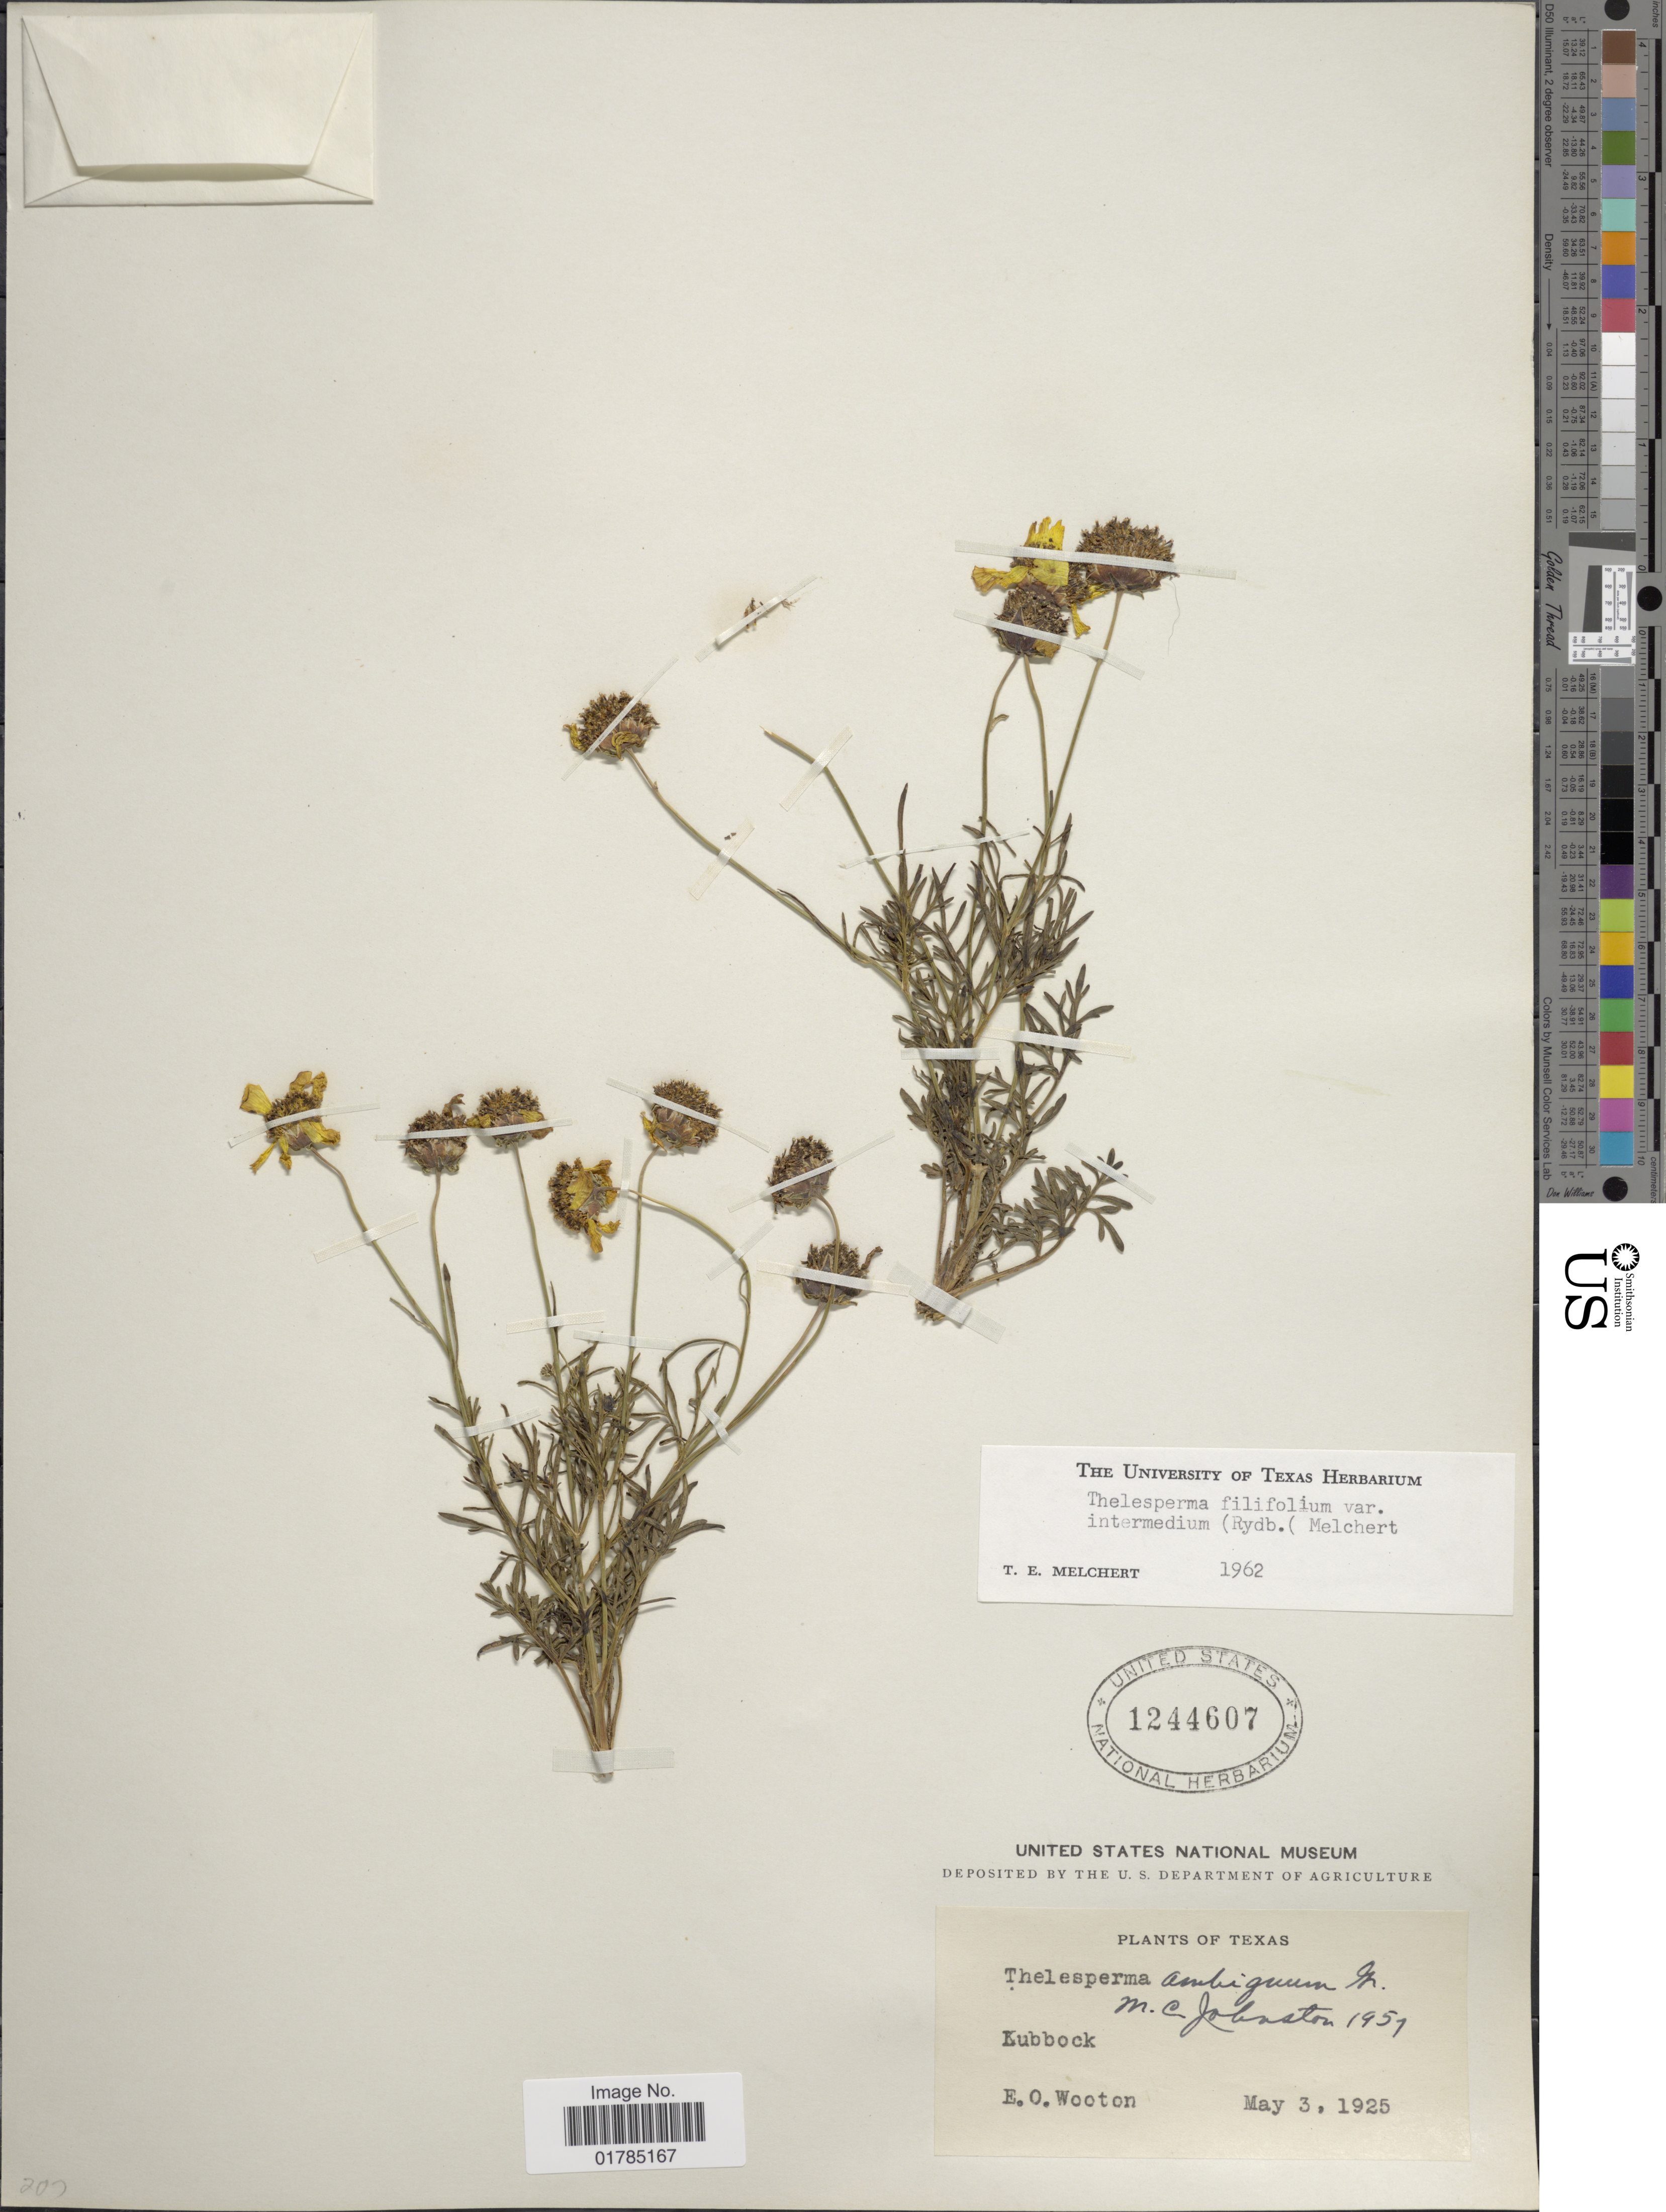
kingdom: Plantae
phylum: Tracheophyta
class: Magnoliopsida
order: Asterales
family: Asteraceae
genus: Thelesperma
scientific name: Thelesperma filifolium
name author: (Hook.) A. Gray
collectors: E. O. Wooton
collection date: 1925-05-03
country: United States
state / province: Texas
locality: Kubbock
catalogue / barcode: US 1244607